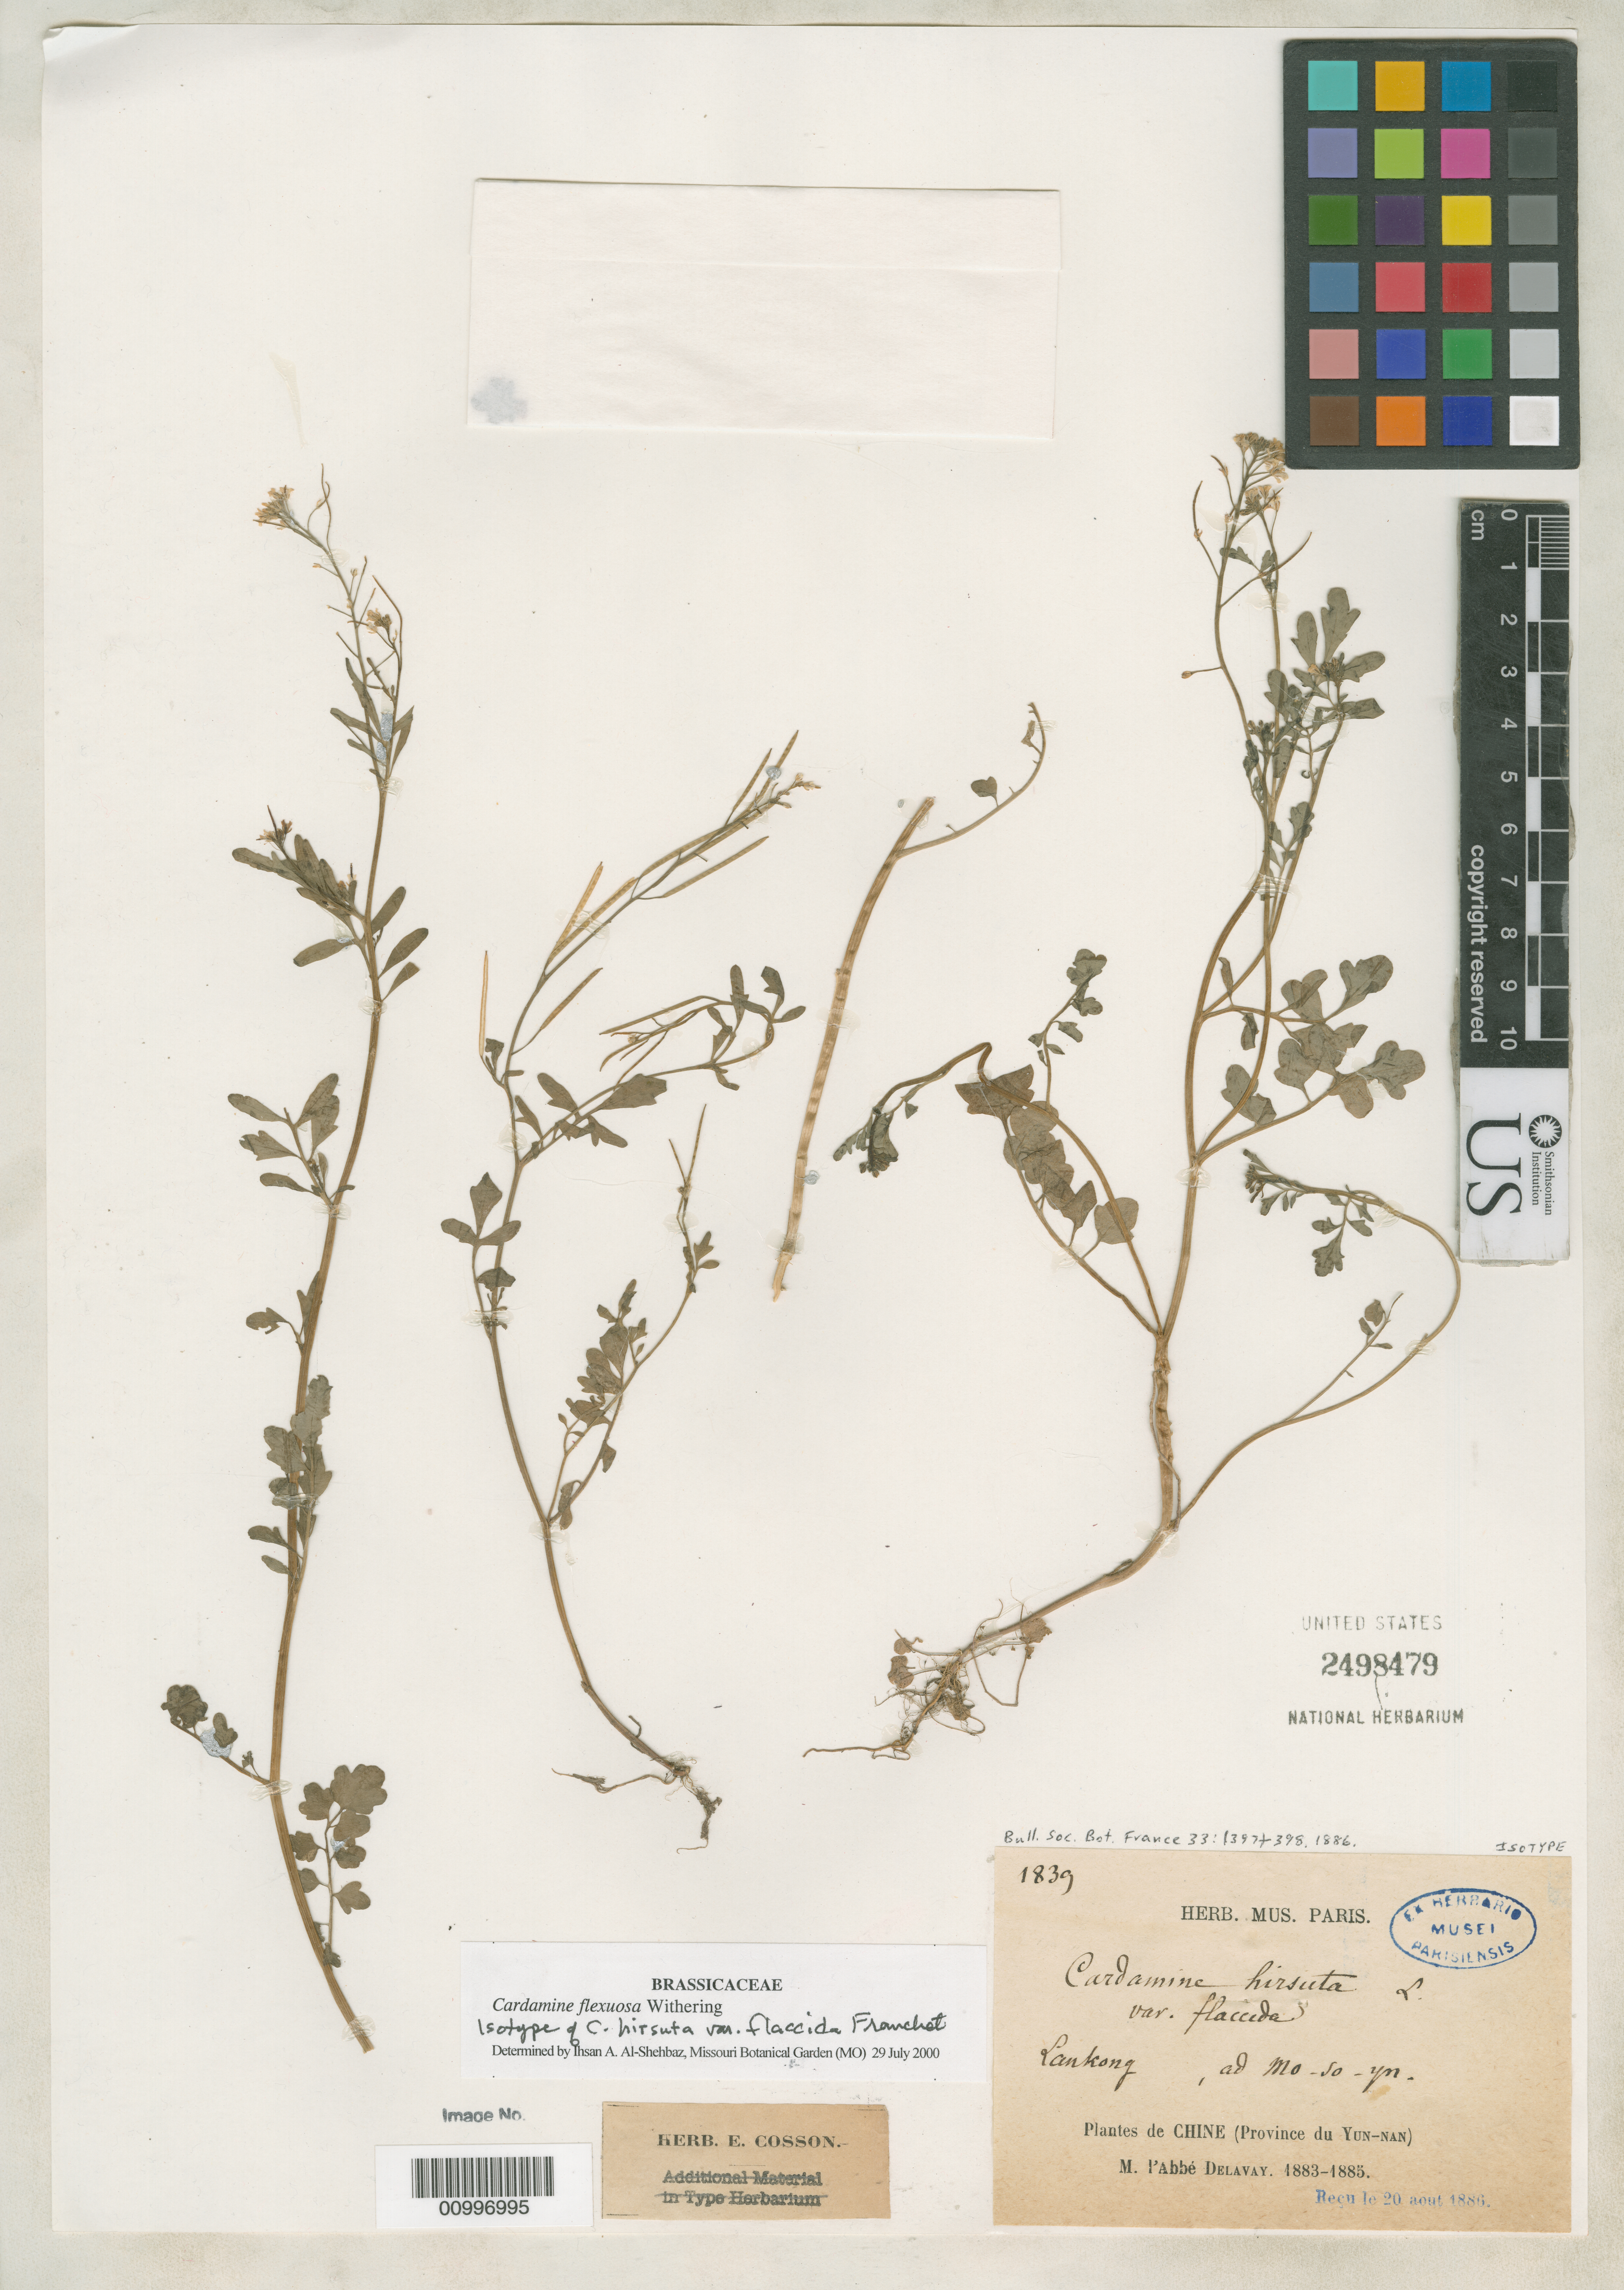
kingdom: Plantae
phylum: Tracheophyta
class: Magnoliopsida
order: Brassicales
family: Brassicaceae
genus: Cardamine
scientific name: Cardamine hirsuta var. flaccida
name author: Franch.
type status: Isotype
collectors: P. Delavay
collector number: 1839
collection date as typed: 1883 to -- --- 1885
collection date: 1883/1885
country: China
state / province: Yunnan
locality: Lankong, ad Mo-so-yn.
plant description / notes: Also in Pl. Delavay. 54 (1889).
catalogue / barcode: US 2498479